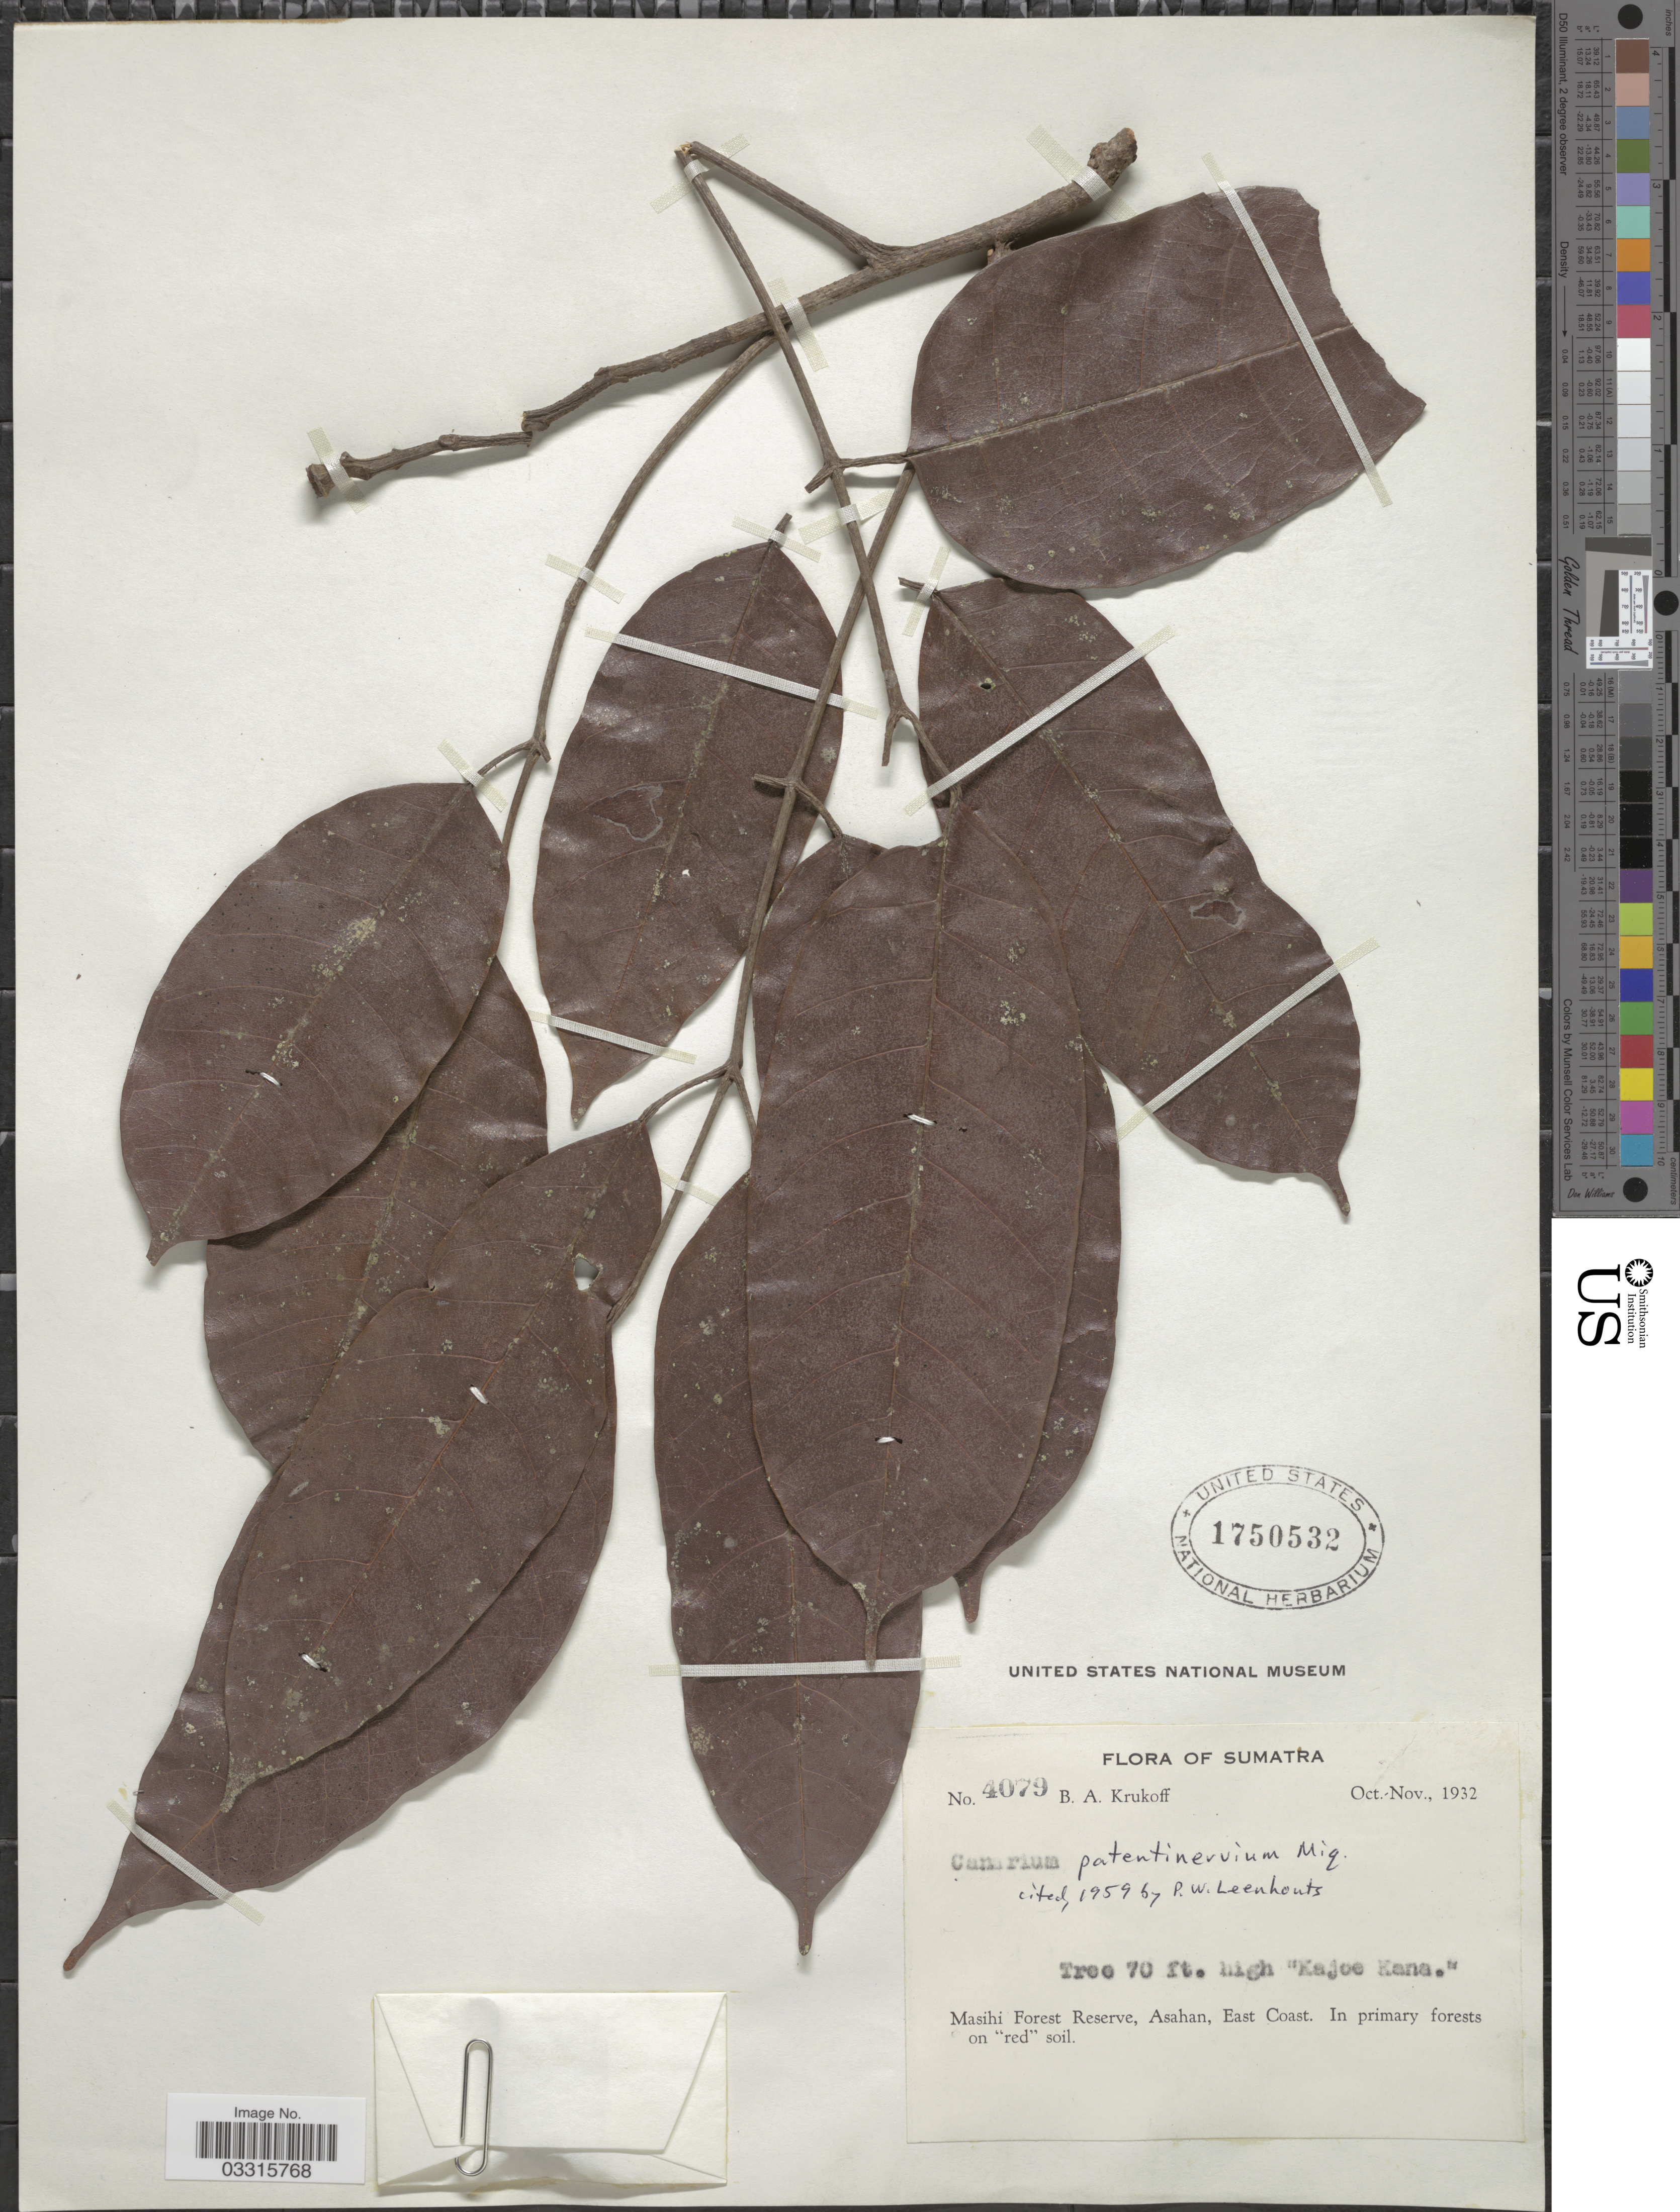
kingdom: Plantae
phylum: Tracheophyta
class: Magnoliopsida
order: Sapindales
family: Burseraceae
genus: Canarium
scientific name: Canarium patentinervium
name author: Miq.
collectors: B. A. Krukoff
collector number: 4079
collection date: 1932-10/1932-11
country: Indonesia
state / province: Sumatra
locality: Masihi Forest Reserve, Asahan, East Coast.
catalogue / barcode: US 1750532